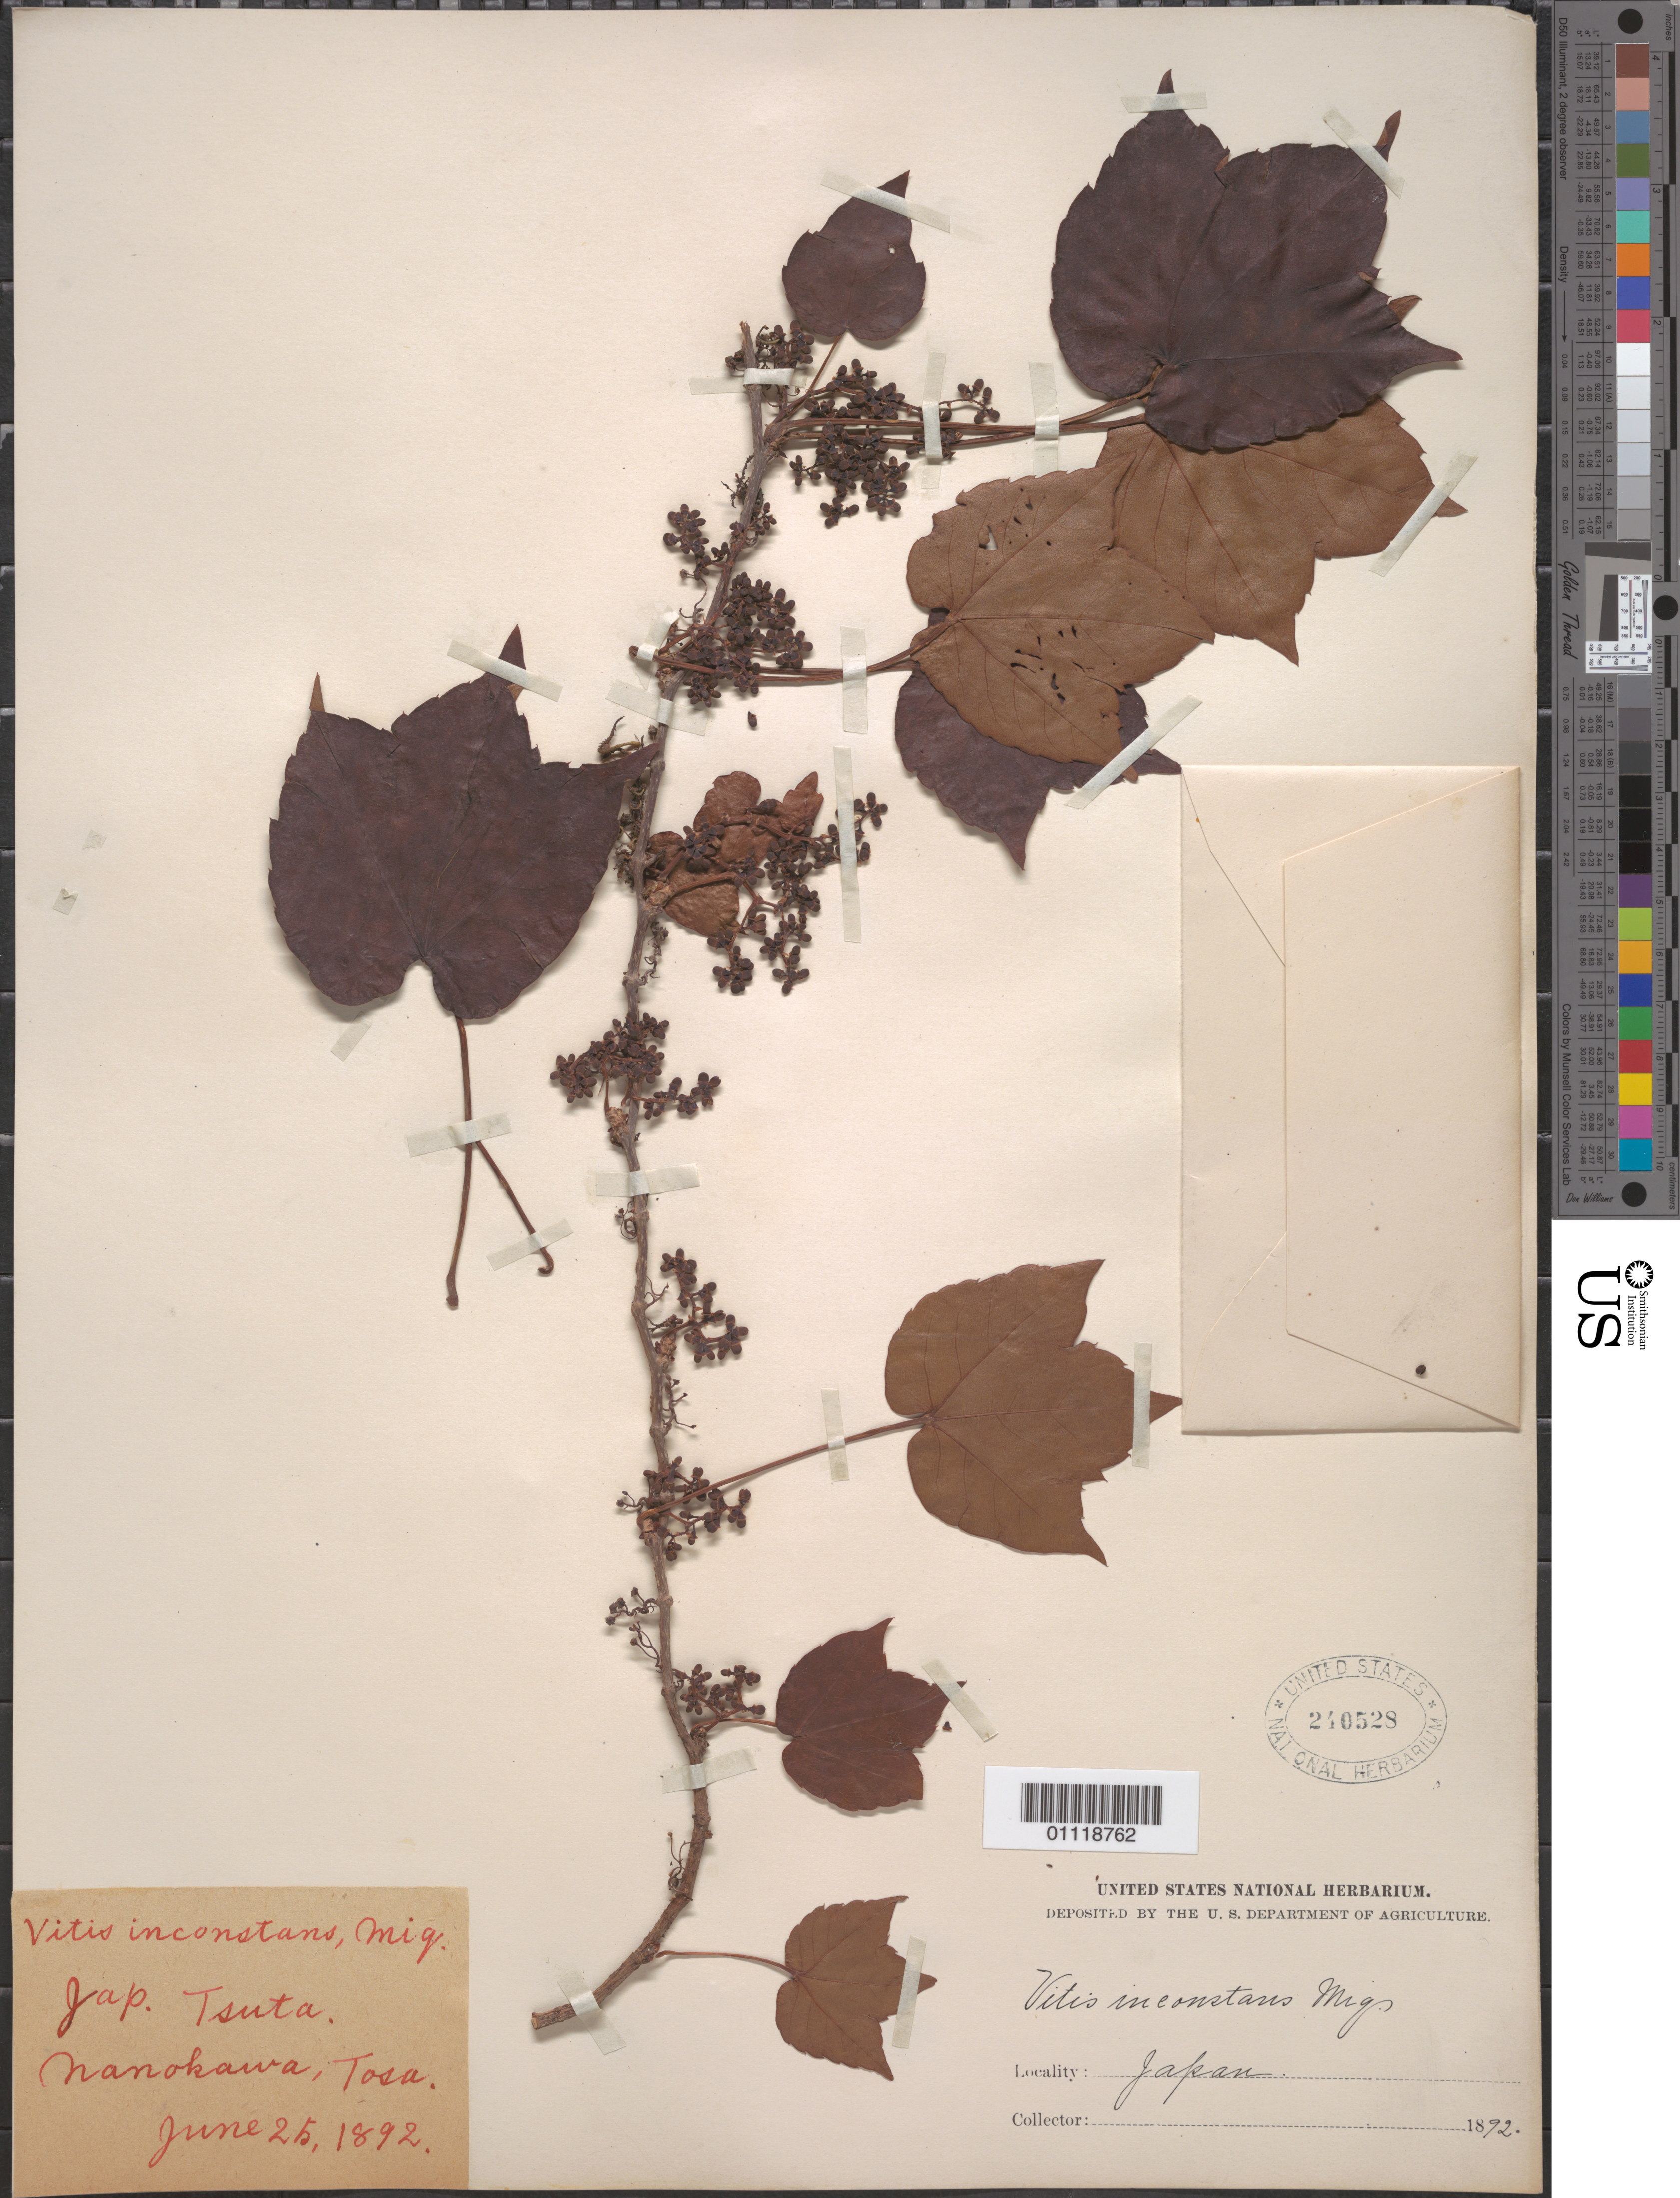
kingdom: Plantae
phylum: Tracheophyta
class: Magnoliopsida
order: Vitales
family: Vitaceae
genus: Parthenocissus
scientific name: Parthenocissus tricuspidata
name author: (Siebold & Zucc.) Planch.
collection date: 1892-06-25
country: Japan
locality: Nanokawa, Tosa.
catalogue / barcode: US 240528